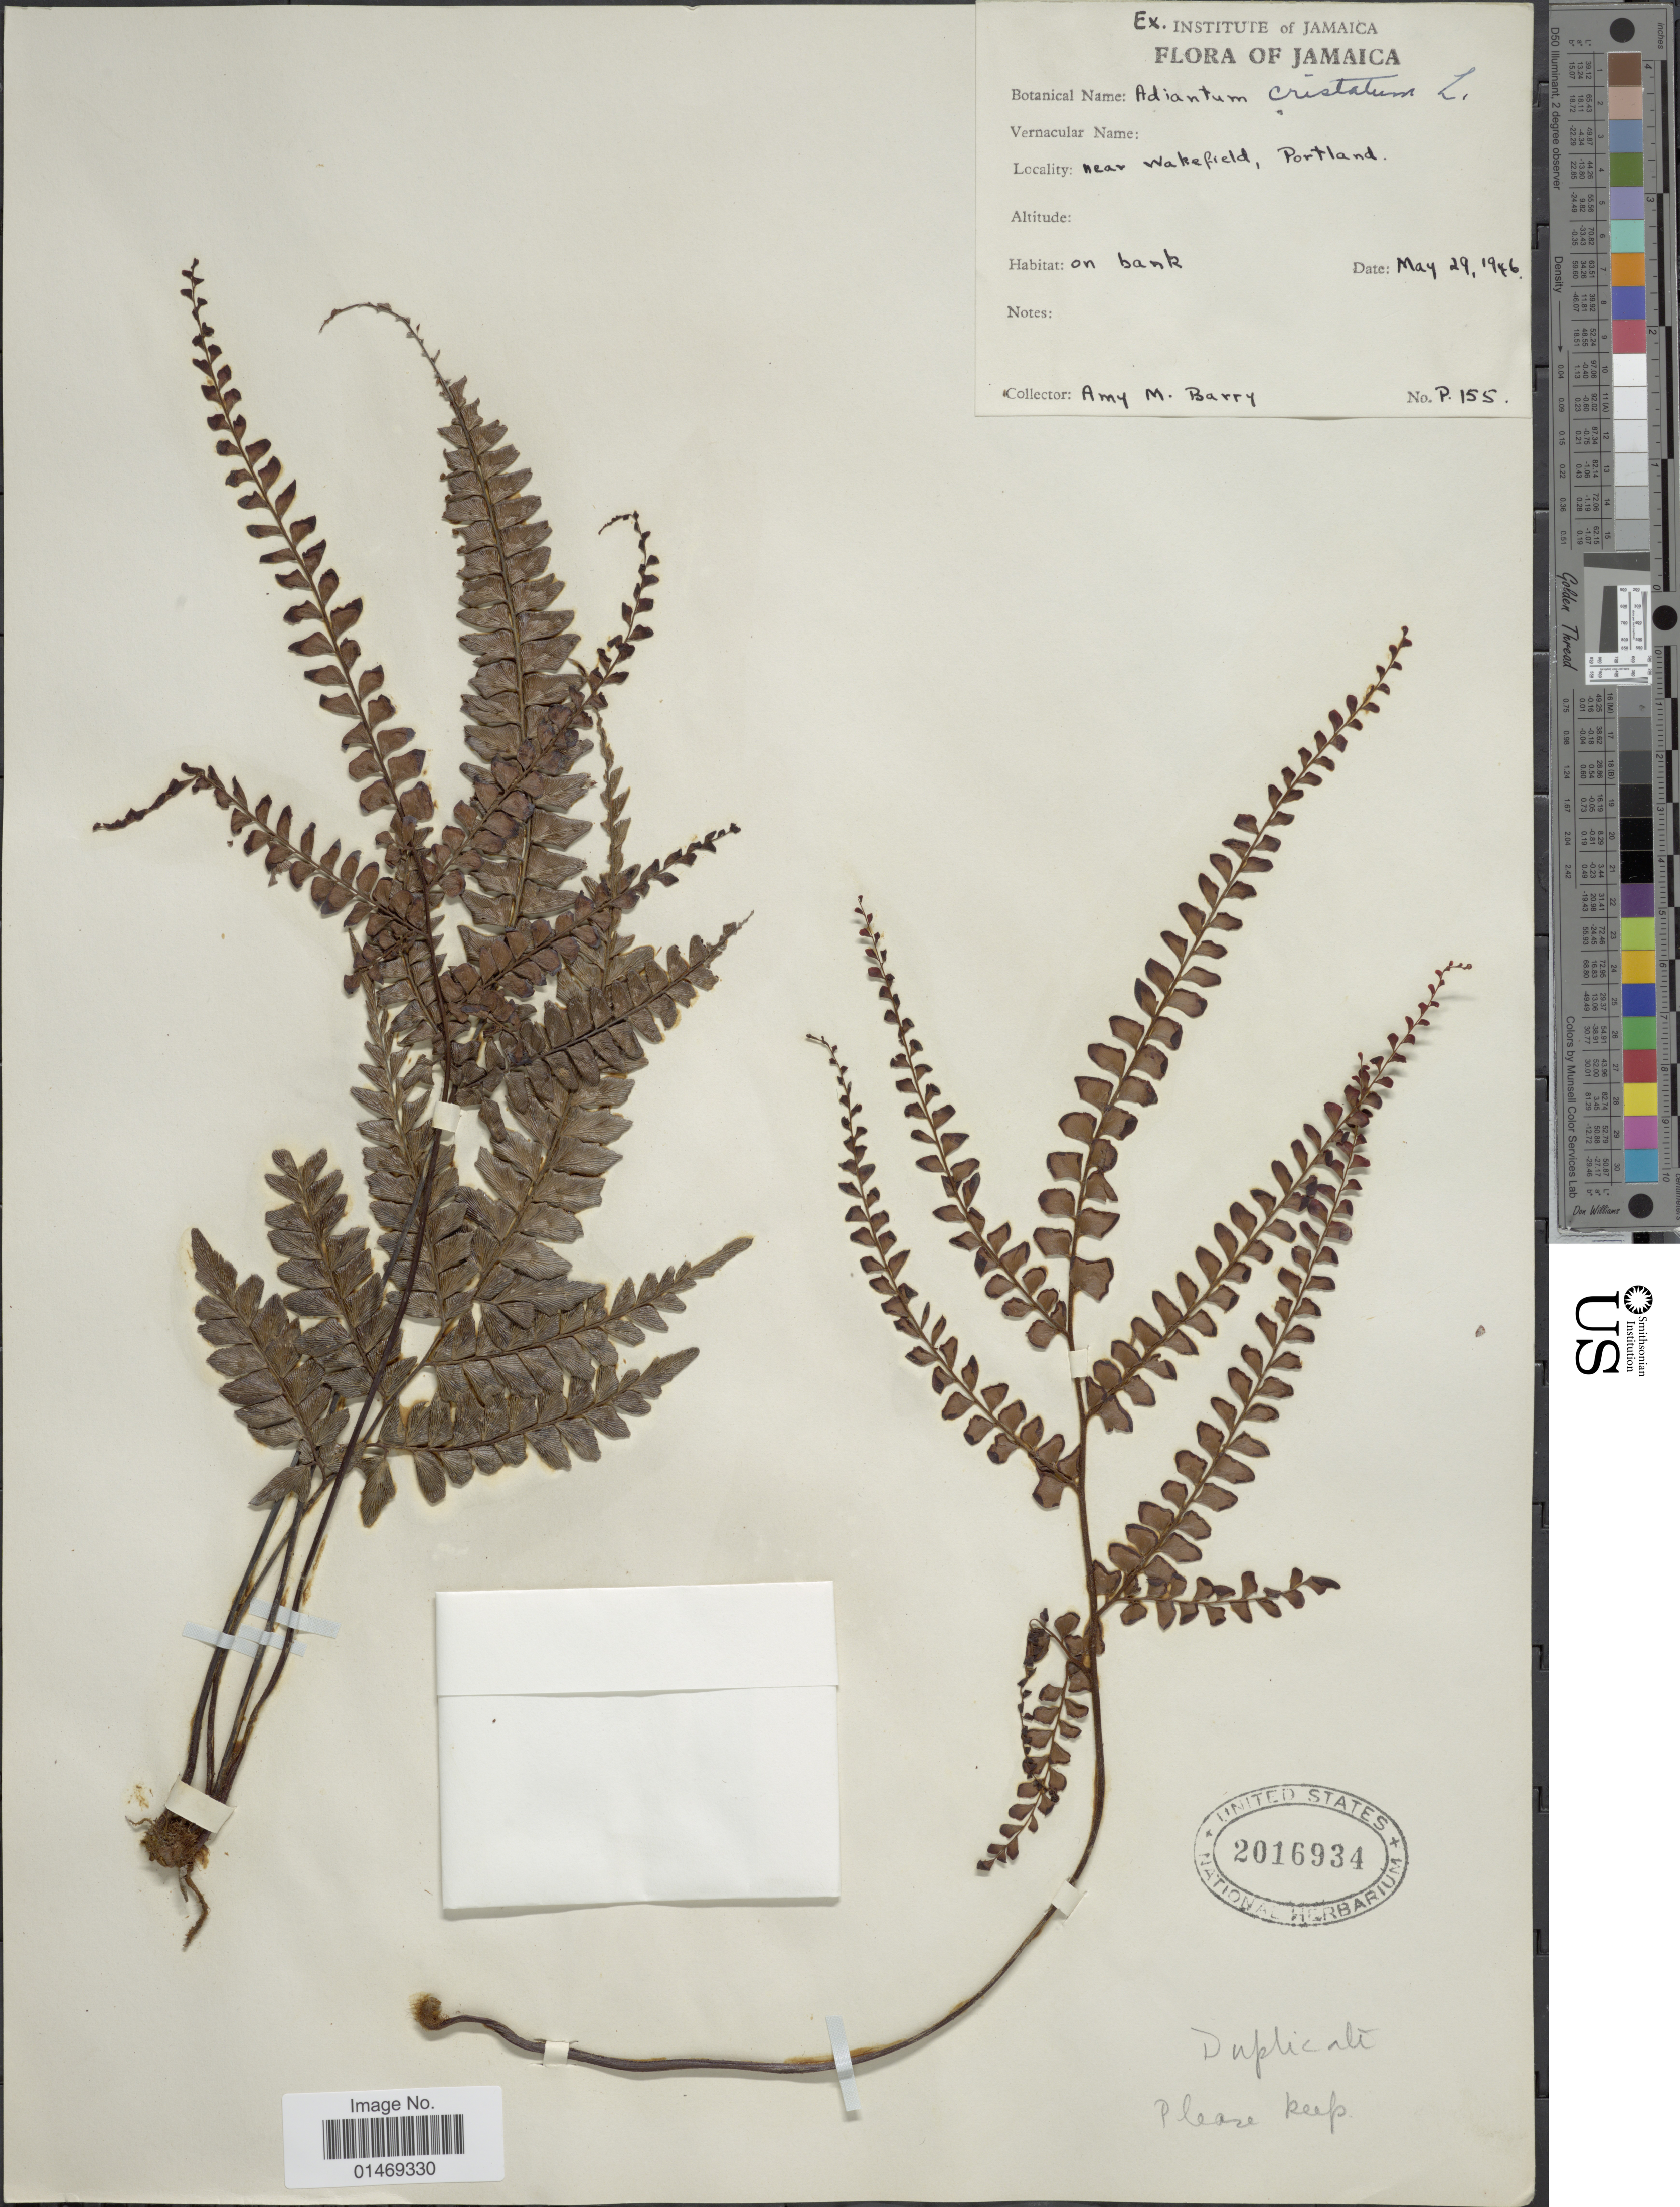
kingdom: Plantae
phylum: Tracheophyta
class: Polypodiopsida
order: Polypodiales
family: Pteridaceae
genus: Adiantum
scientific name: Adiantum pyramidale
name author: (L.) Willd.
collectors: A. Barry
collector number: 155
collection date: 1976-05-29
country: Jamaica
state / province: Portland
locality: Near wakefield, Portland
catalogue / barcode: US 2016934